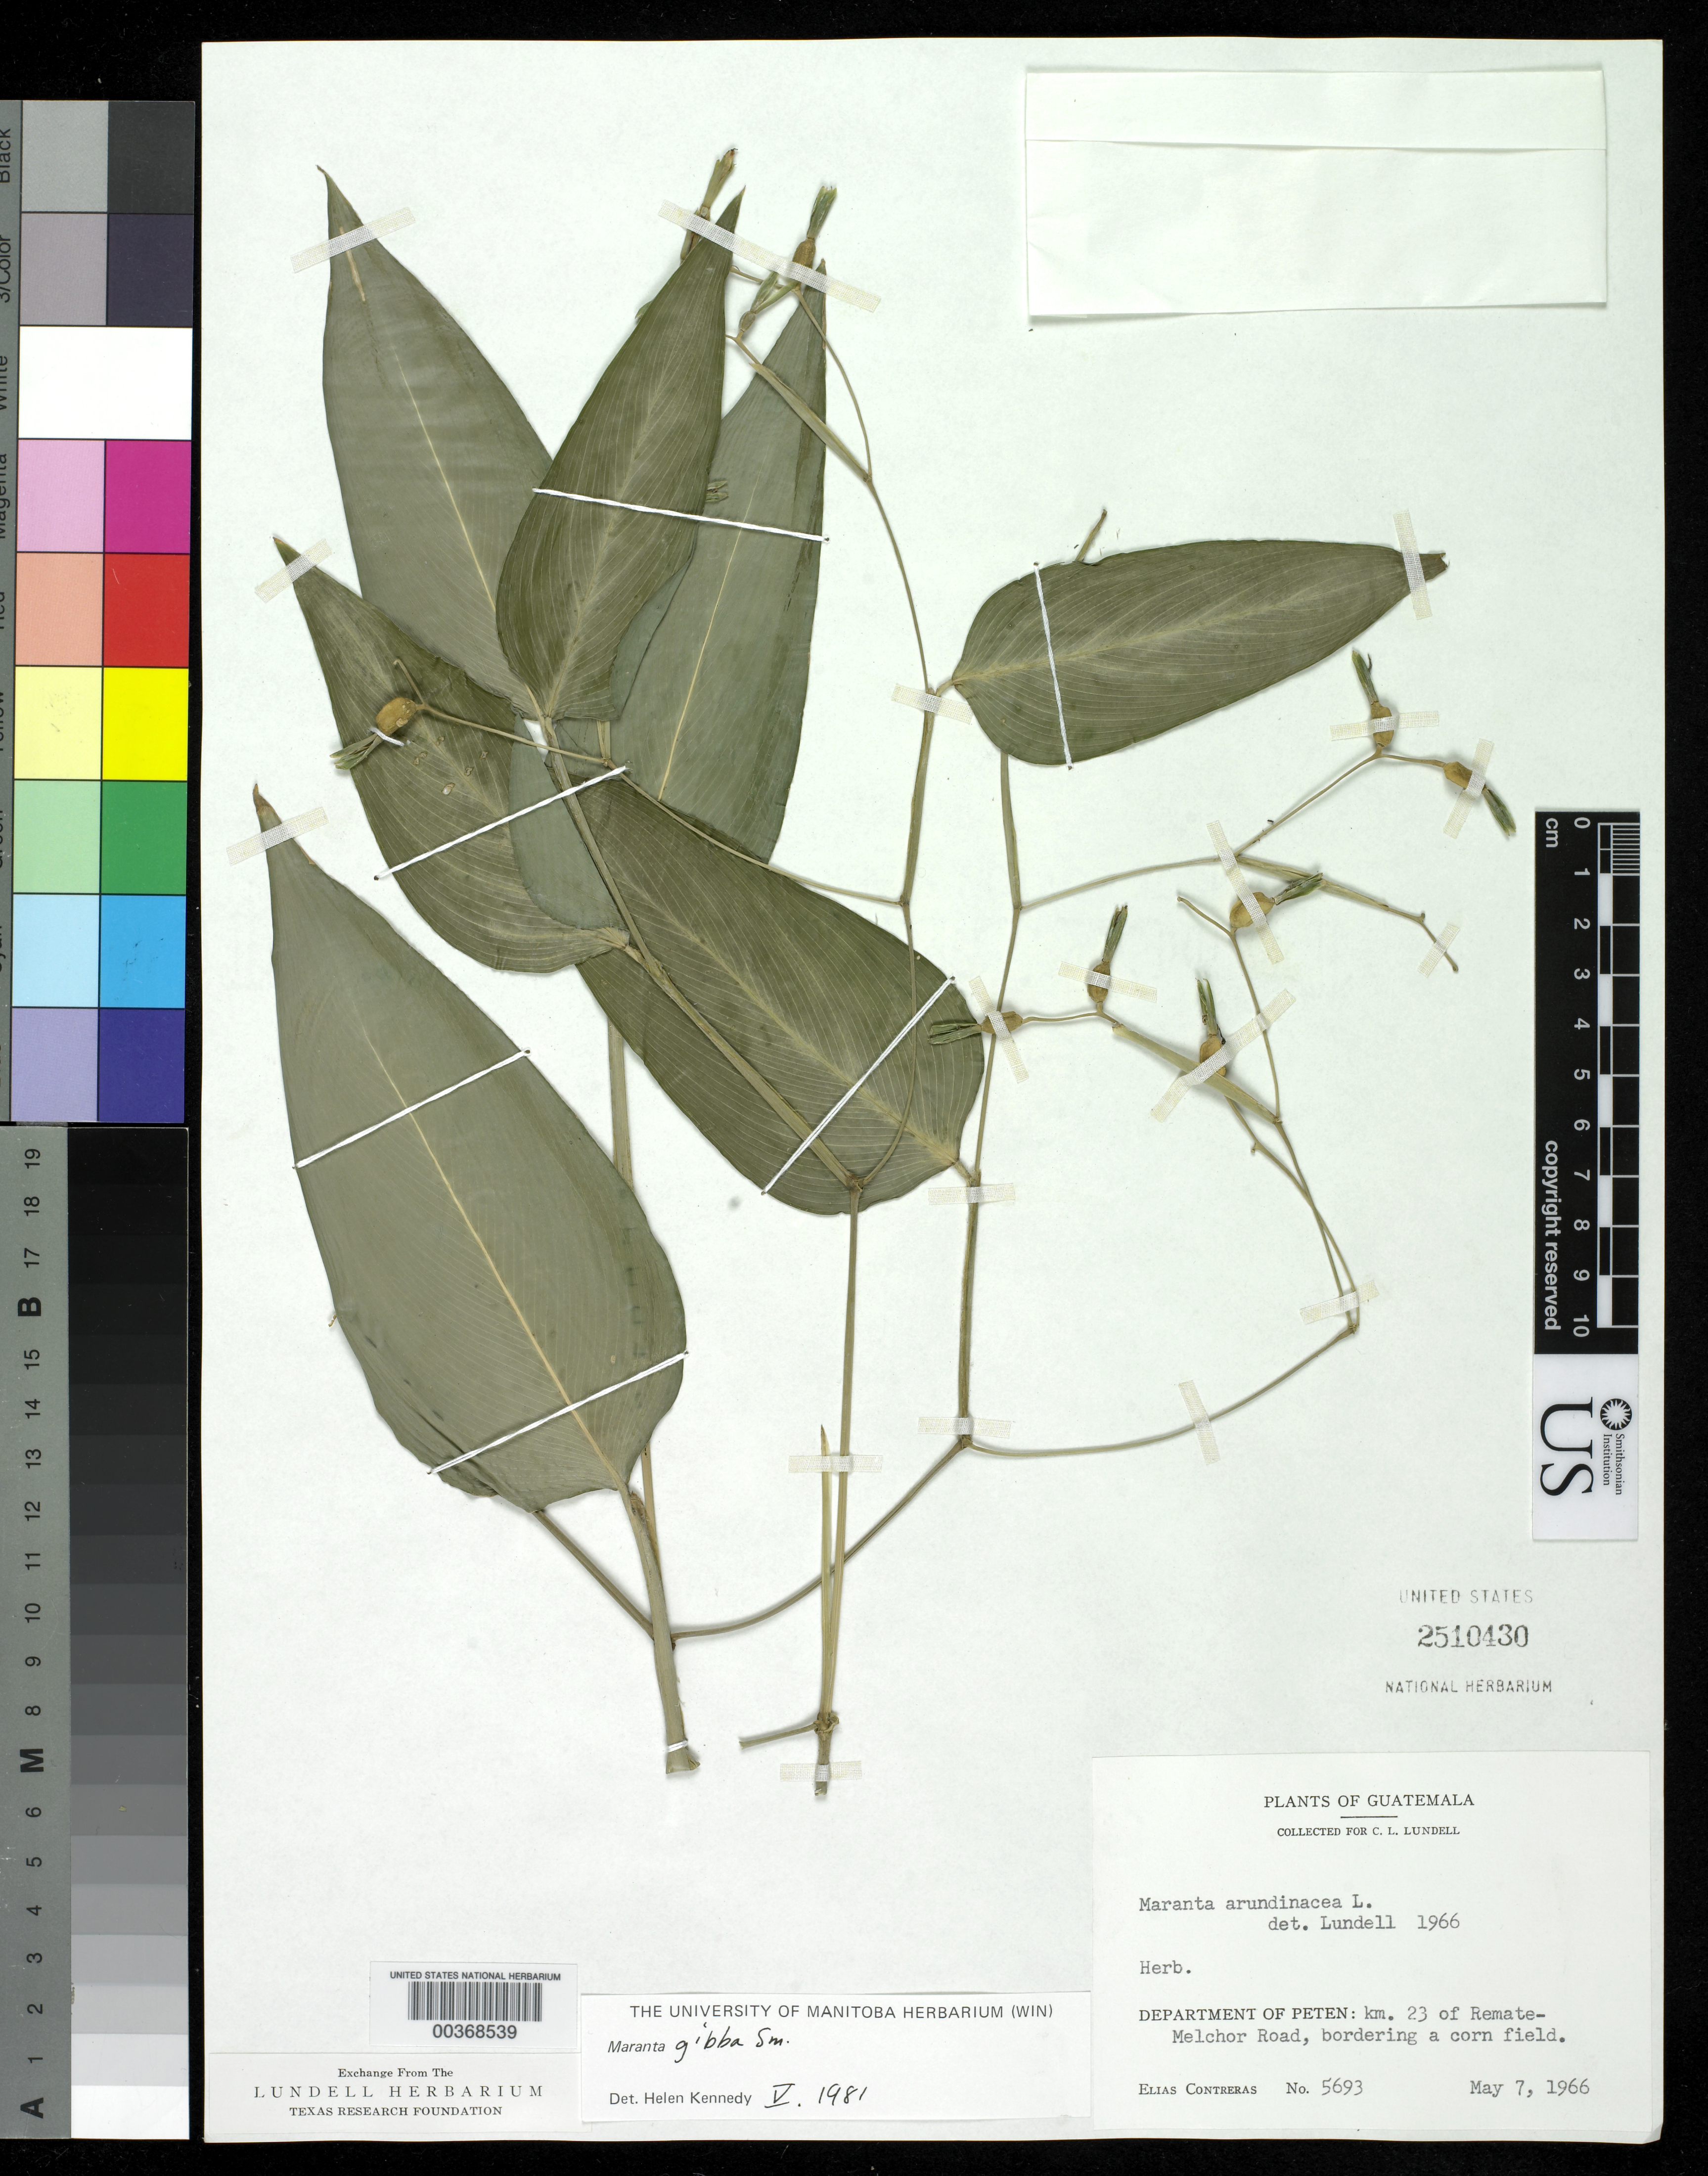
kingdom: Plantae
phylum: Tracheophyta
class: Liliopsida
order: Zingiberales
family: Marantaceae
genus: Maranta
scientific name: Maranta gibba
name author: Sm.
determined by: Kennedy, Helen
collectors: E. Contreras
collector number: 5693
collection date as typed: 07 May 1966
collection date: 1966-05-07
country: Guatemala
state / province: El Petén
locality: Km. 23 of Remate-Melchor road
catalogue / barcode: US 2510430